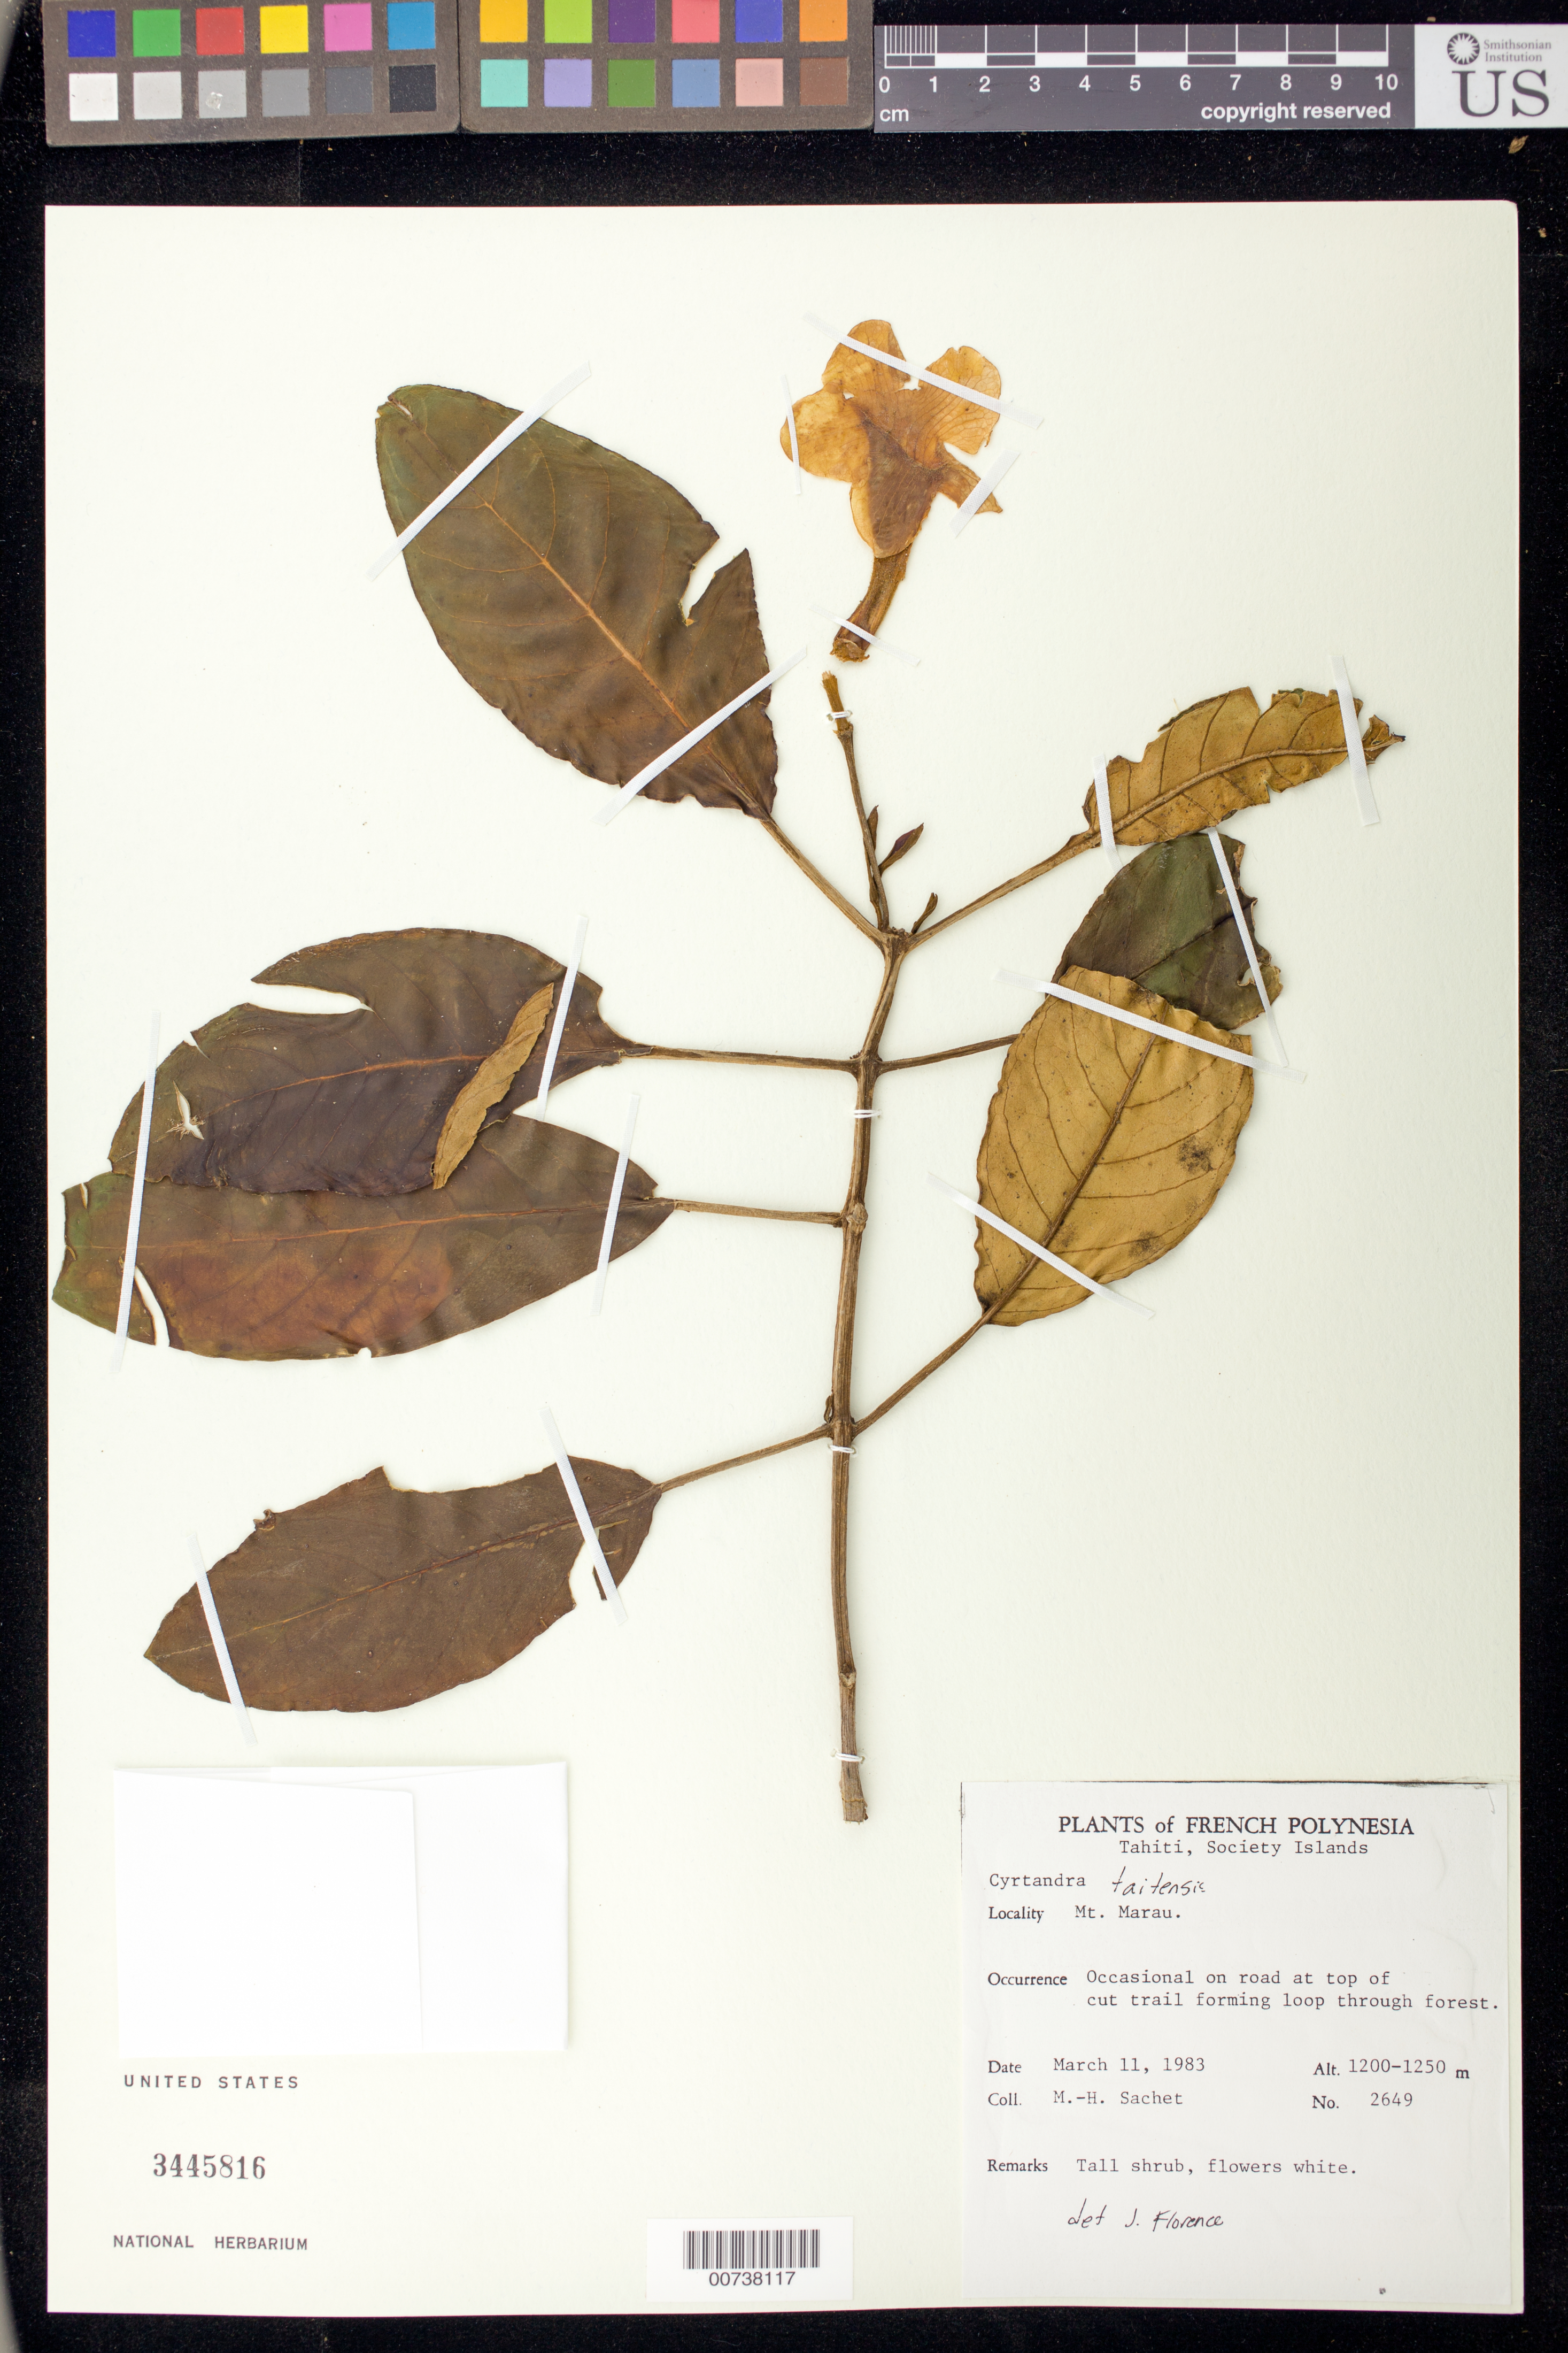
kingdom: Plantae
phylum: Tracheophyta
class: Magnoliopsida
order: Lamiales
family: Gesneriaceae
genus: Cyrtandra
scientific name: Cyrtandra taitensis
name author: W. Rich ex A. Gray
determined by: Florence, J.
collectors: M.-H. Sachet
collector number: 2649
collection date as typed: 11 Mar 1983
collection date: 1983-03-11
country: French Polynesia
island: Tahiti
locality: Mt. Marau.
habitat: Occasional on road at top of cut trail forming loop through forest.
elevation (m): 1200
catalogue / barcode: US 3445816